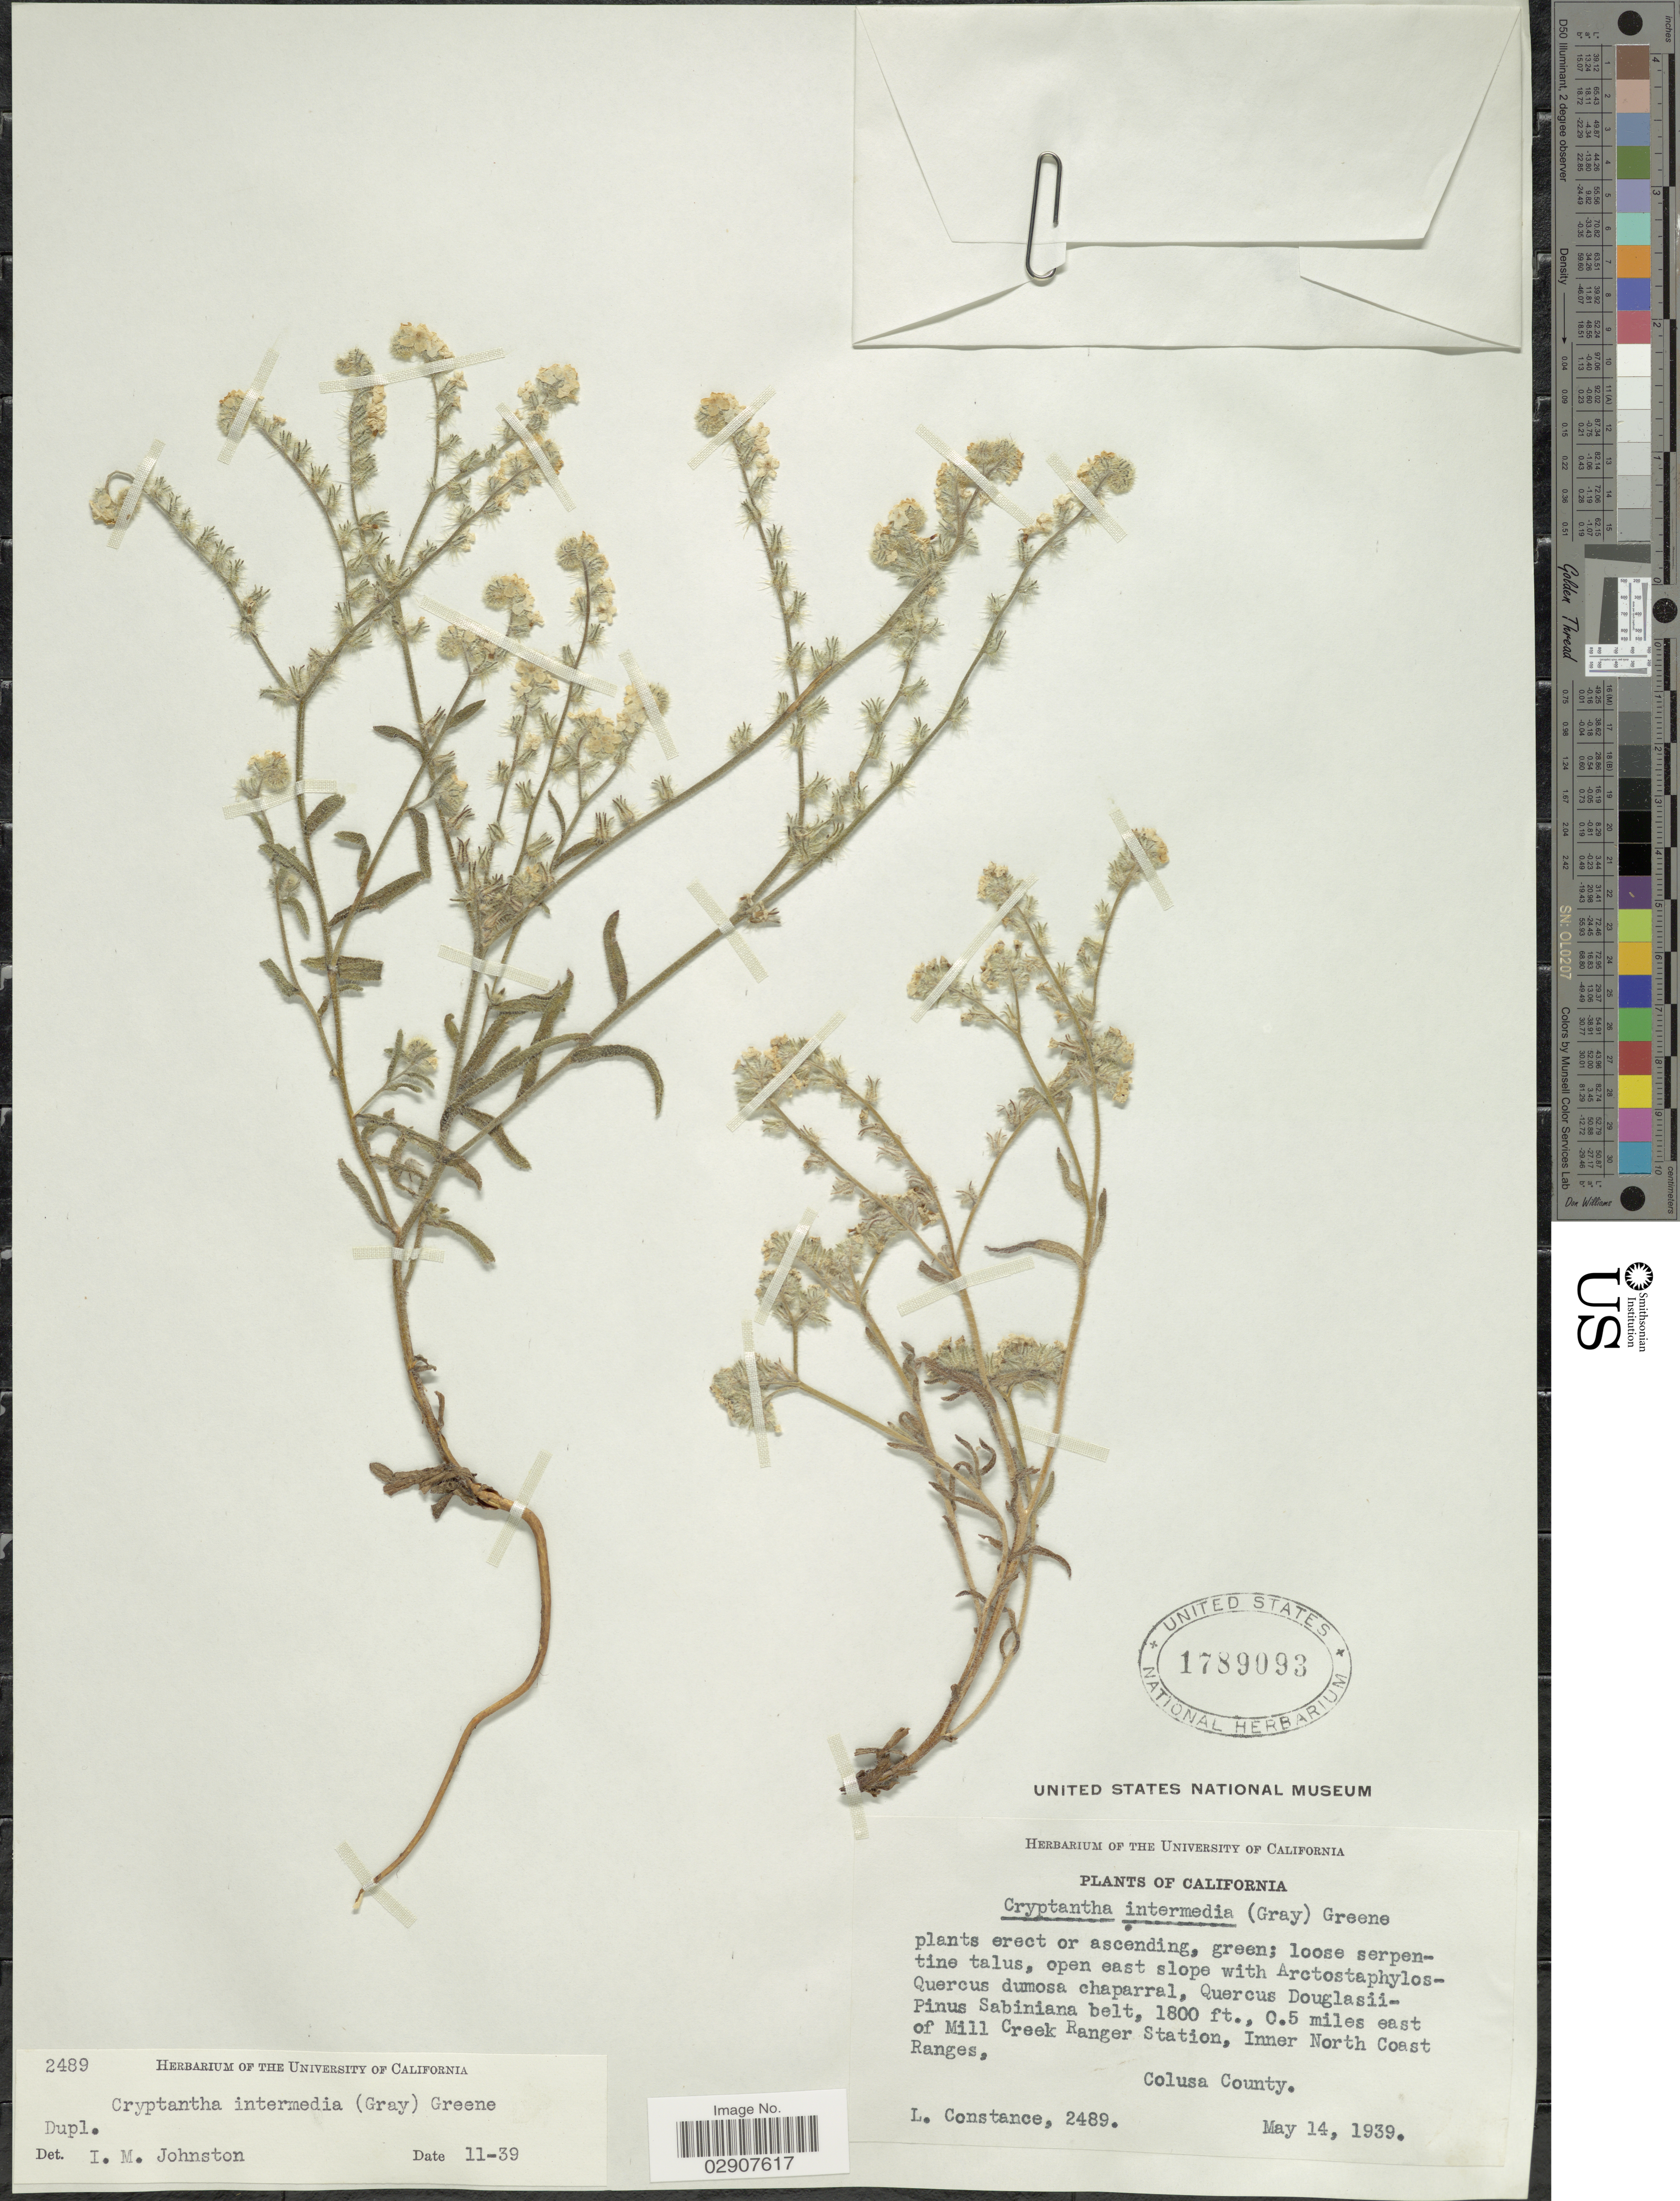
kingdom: Plantae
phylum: Tracheophyta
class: Magnoliopsida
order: Boraginales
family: Boraginaceae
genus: Cryptantha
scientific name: Cryptantha intermedia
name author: (A. Gray) Greene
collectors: L. Constance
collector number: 2489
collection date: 1939-05-14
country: United States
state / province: California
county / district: Colusa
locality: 0.5 miles east of Mill Creek Ranger Station, Inner North Coast Ranges, Colusa County.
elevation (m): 549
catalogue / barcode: US 1789093